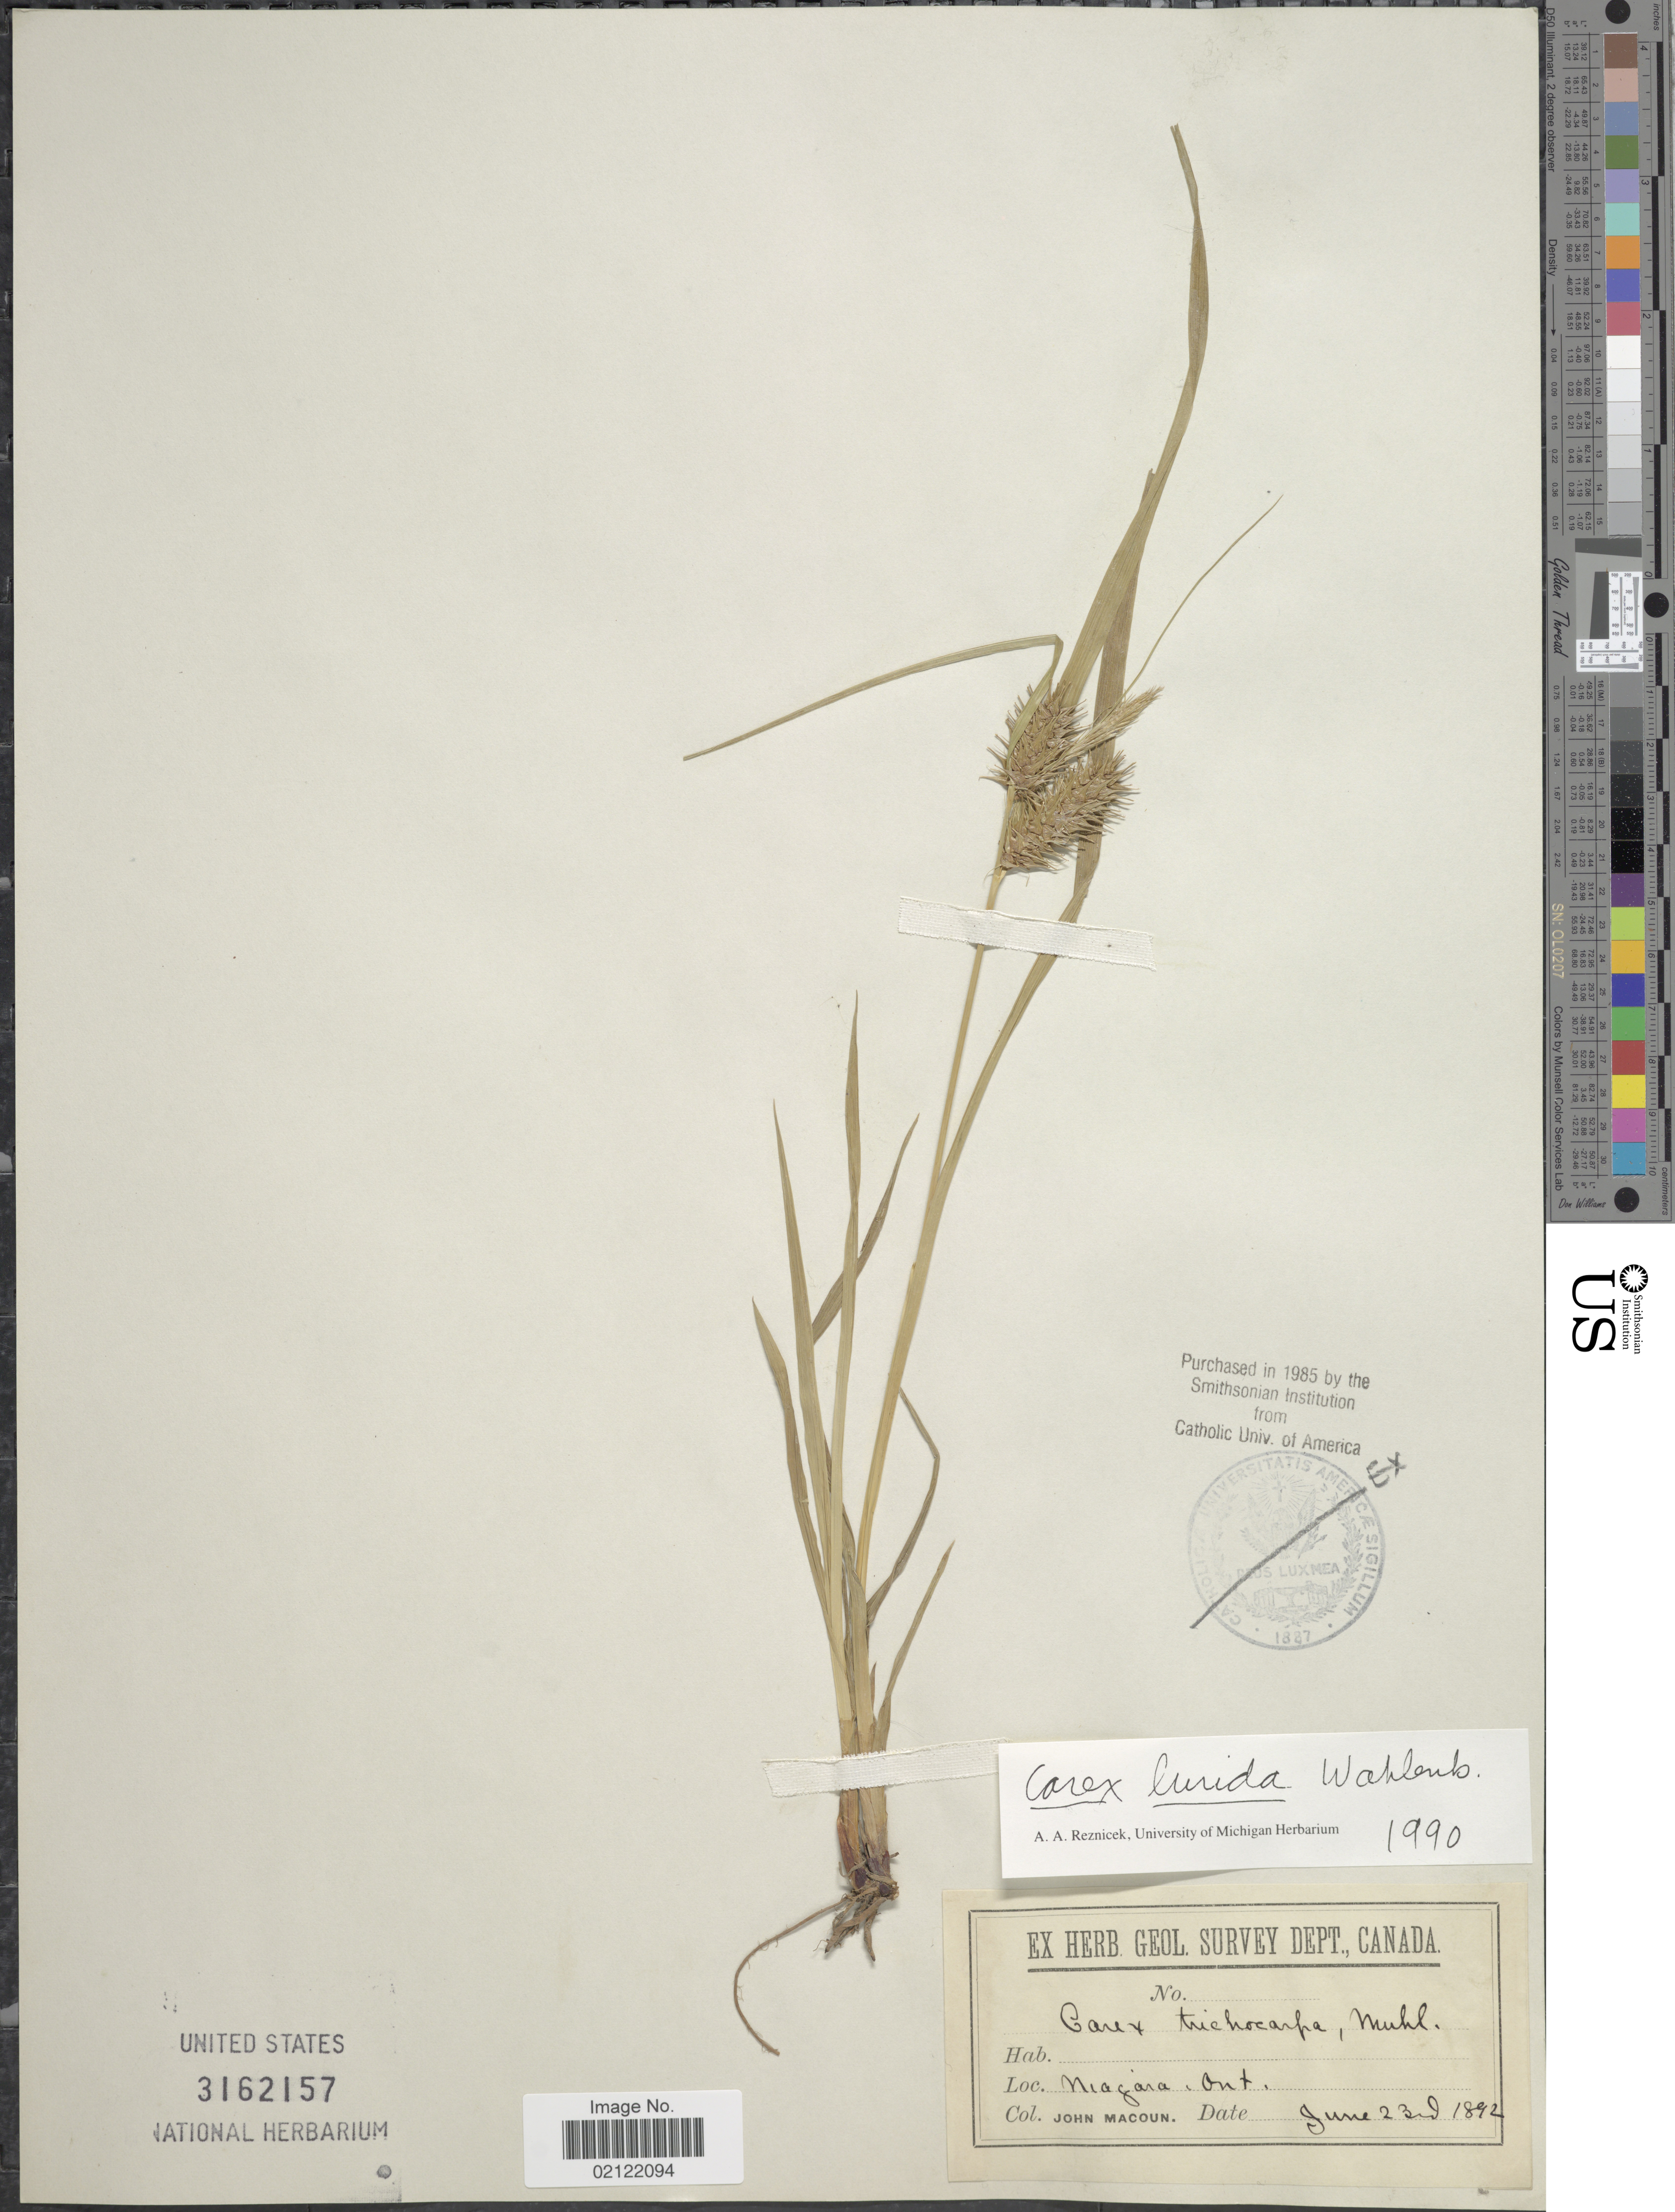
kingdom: Plantae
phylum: Tracheophyta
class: Liliopsida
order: Poales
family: Cyperaceae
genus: Carex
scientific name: Carex lurida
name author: Wahlenb.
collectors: J. Macoun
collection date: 1892-06-23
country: Canada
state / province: Ontario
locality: Niagara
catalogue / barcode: US 3162157